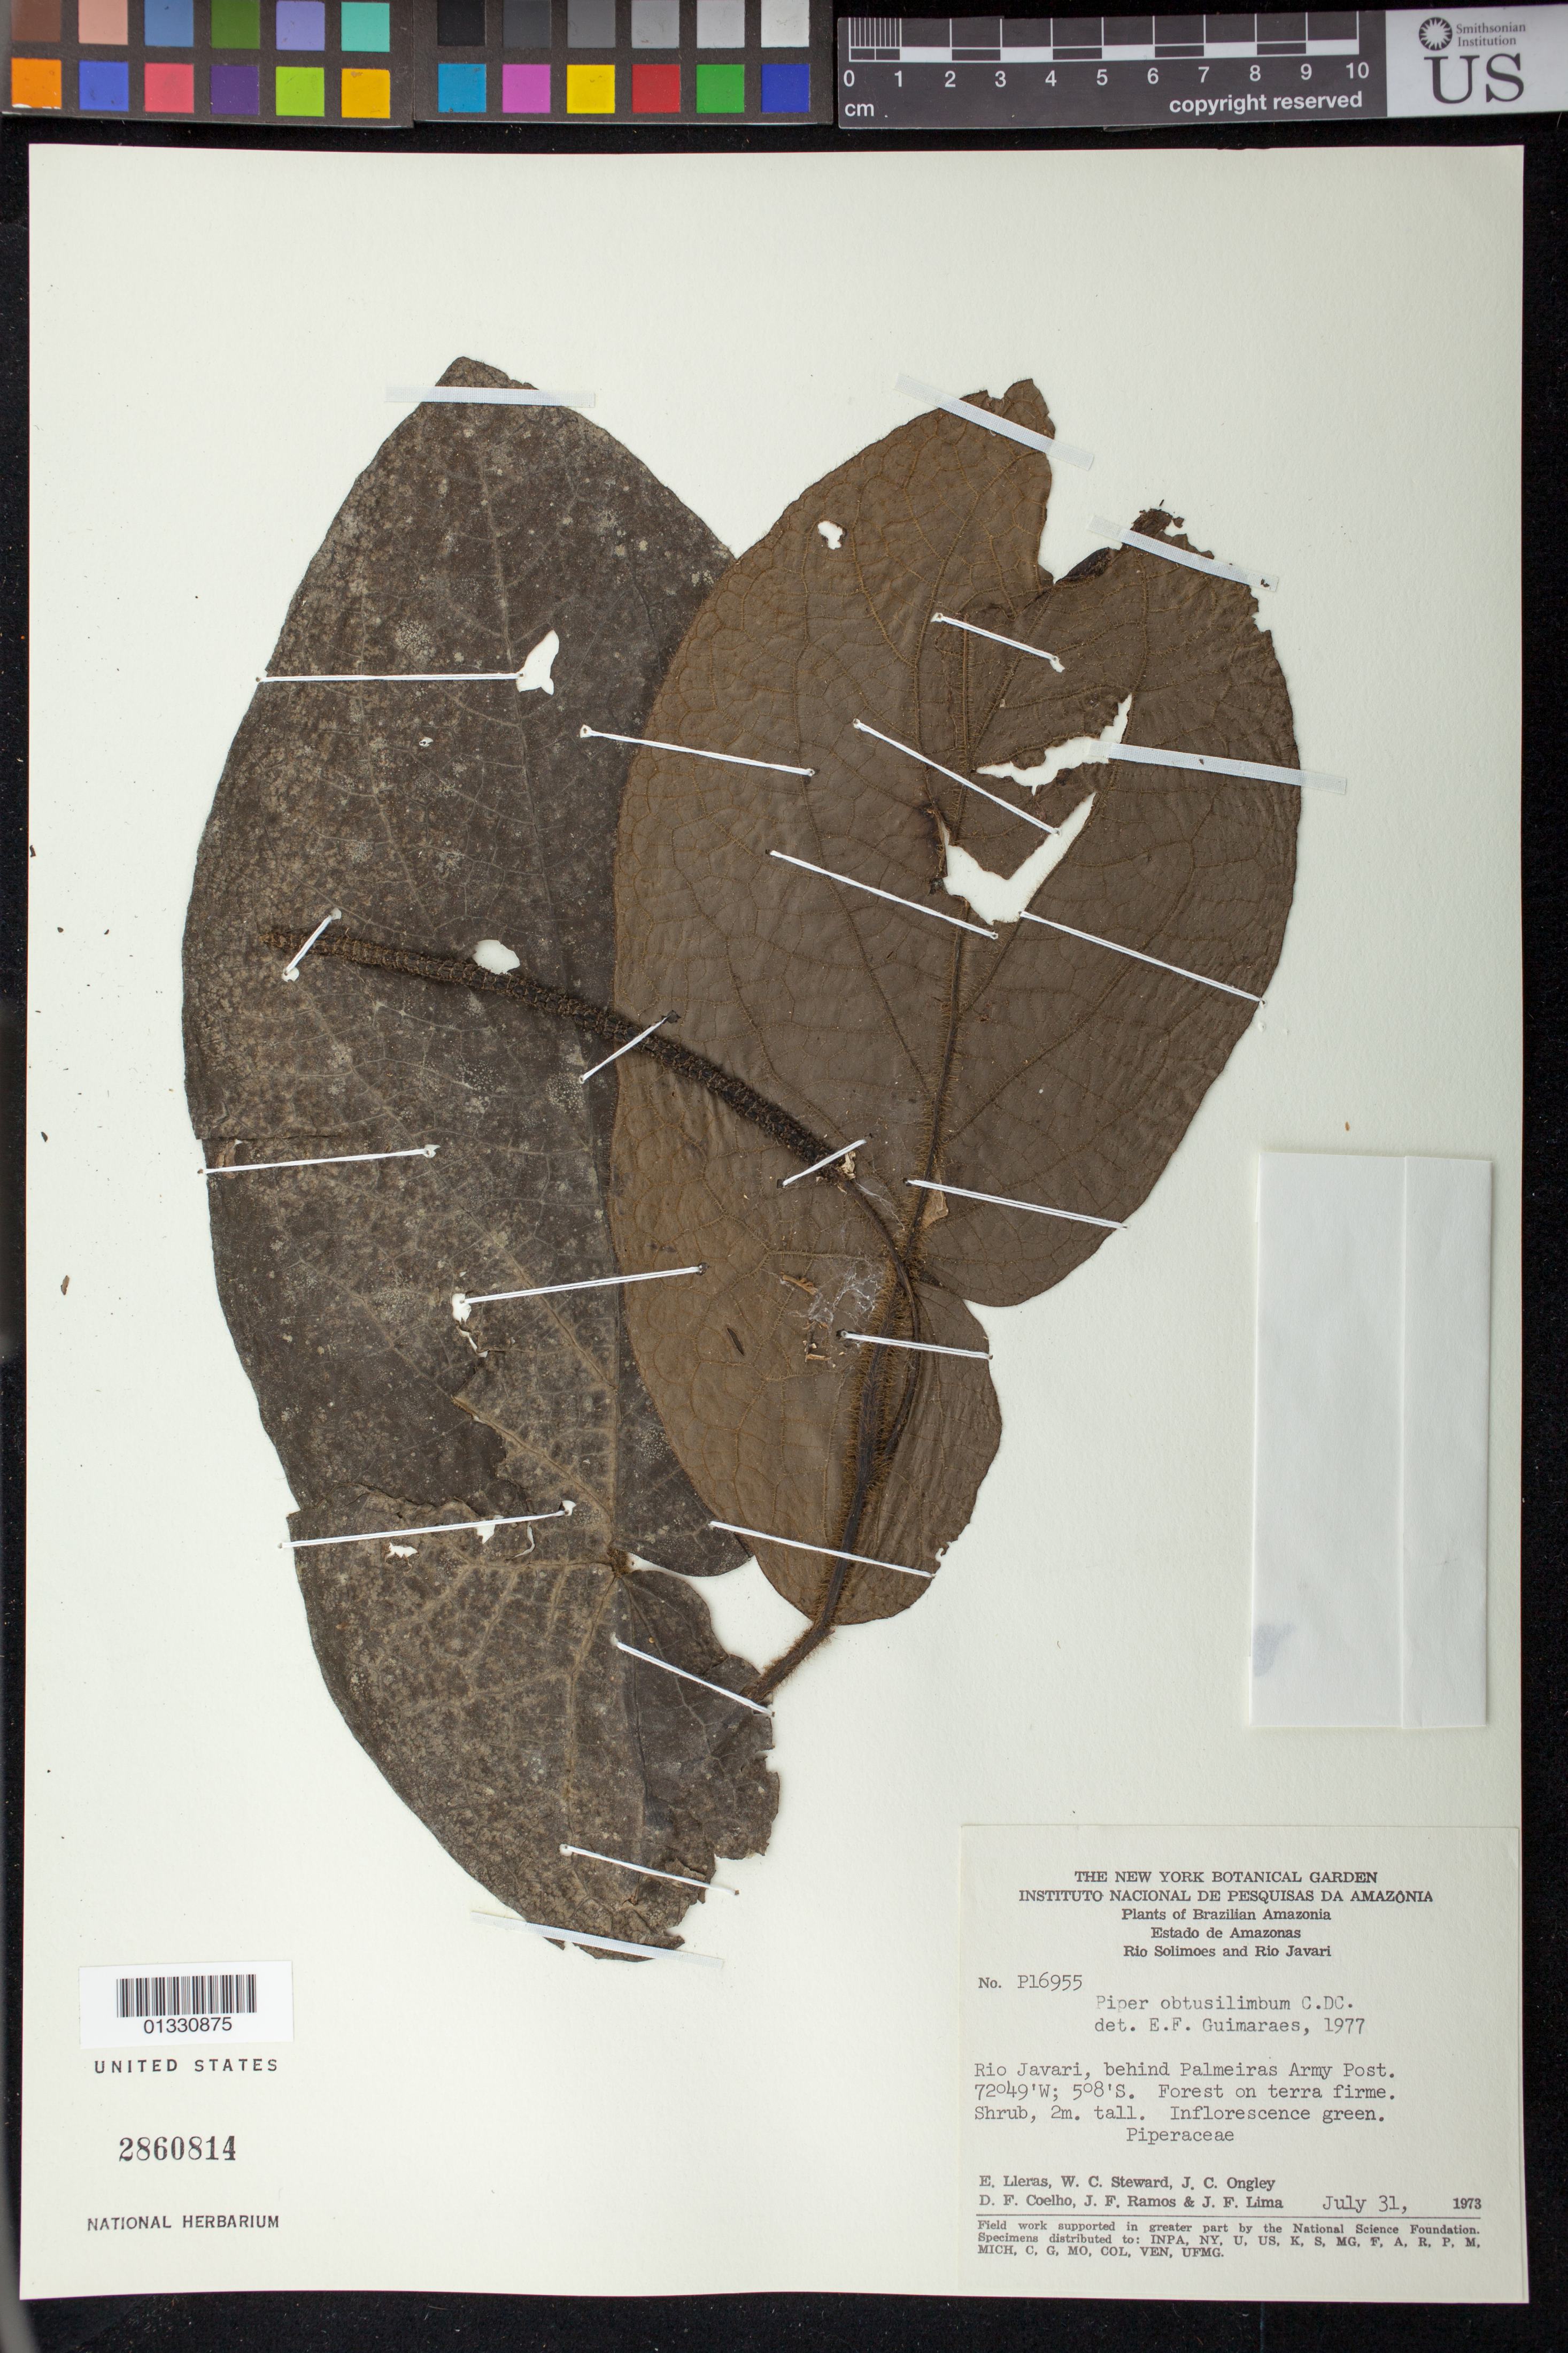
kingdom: Plantae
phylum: Tracheophyta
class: Magnoliopsida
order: Piperales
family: Piperaceae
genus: Piper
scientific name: Piper obtusilimbum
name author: C. DC.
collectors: E. Lleras, W. C. Steward, J. C. Ongley, D. F. Coêlho, J. F. Ramos & J. F. Lima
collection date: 1973-07-31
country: Brazil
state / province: Amazonas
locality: Rio Solimões and Javari. Rio Javari, behind Palmeiras Army Post.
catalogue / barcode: US 2860814